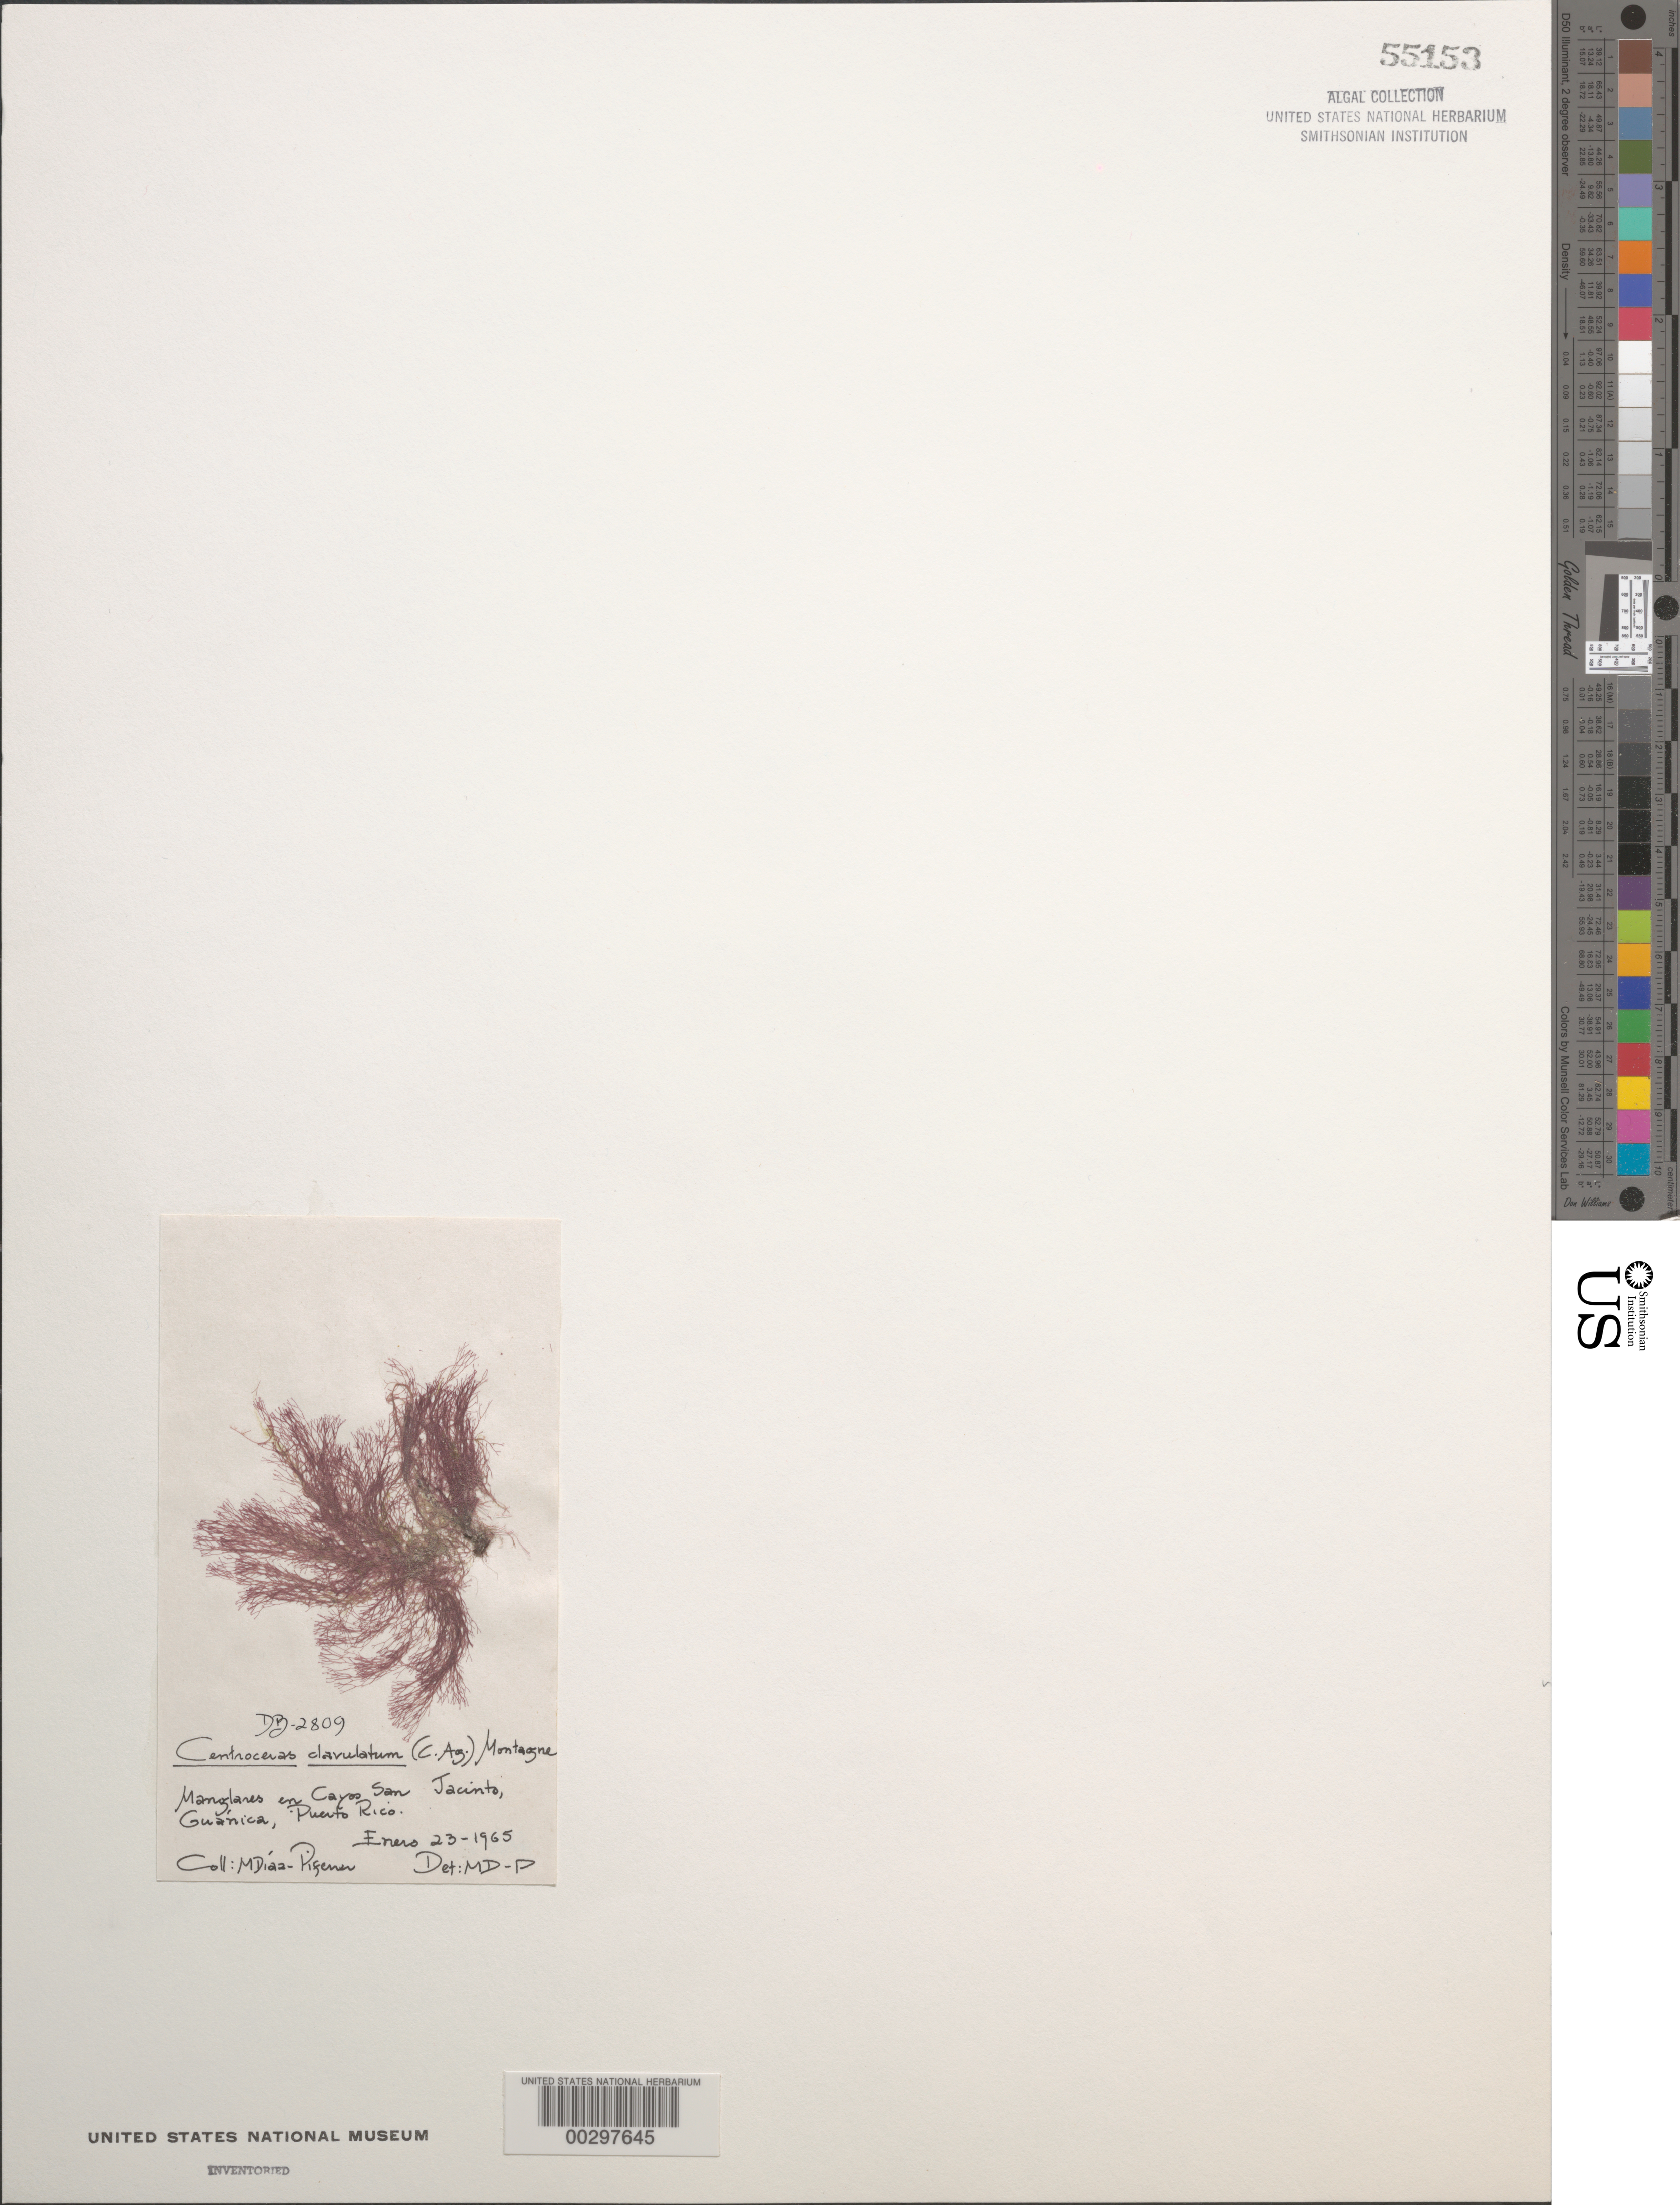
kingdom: Plantae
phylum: Rhodophyta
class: Florideophyceae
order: Ceramiales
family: Ceramiaceae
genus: Centroceras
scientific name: Centroceras clavulatum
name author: (C. Agardh) Mont.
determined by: Diaz-Piferrer, M.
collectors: M. Diaz-Piferrer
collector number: Db-2809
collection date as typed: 23 Jan 1965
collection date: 1965-01-23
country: Puerto Rico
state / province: Guanica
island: Cayos de San Jacinto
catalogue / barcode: US 55153